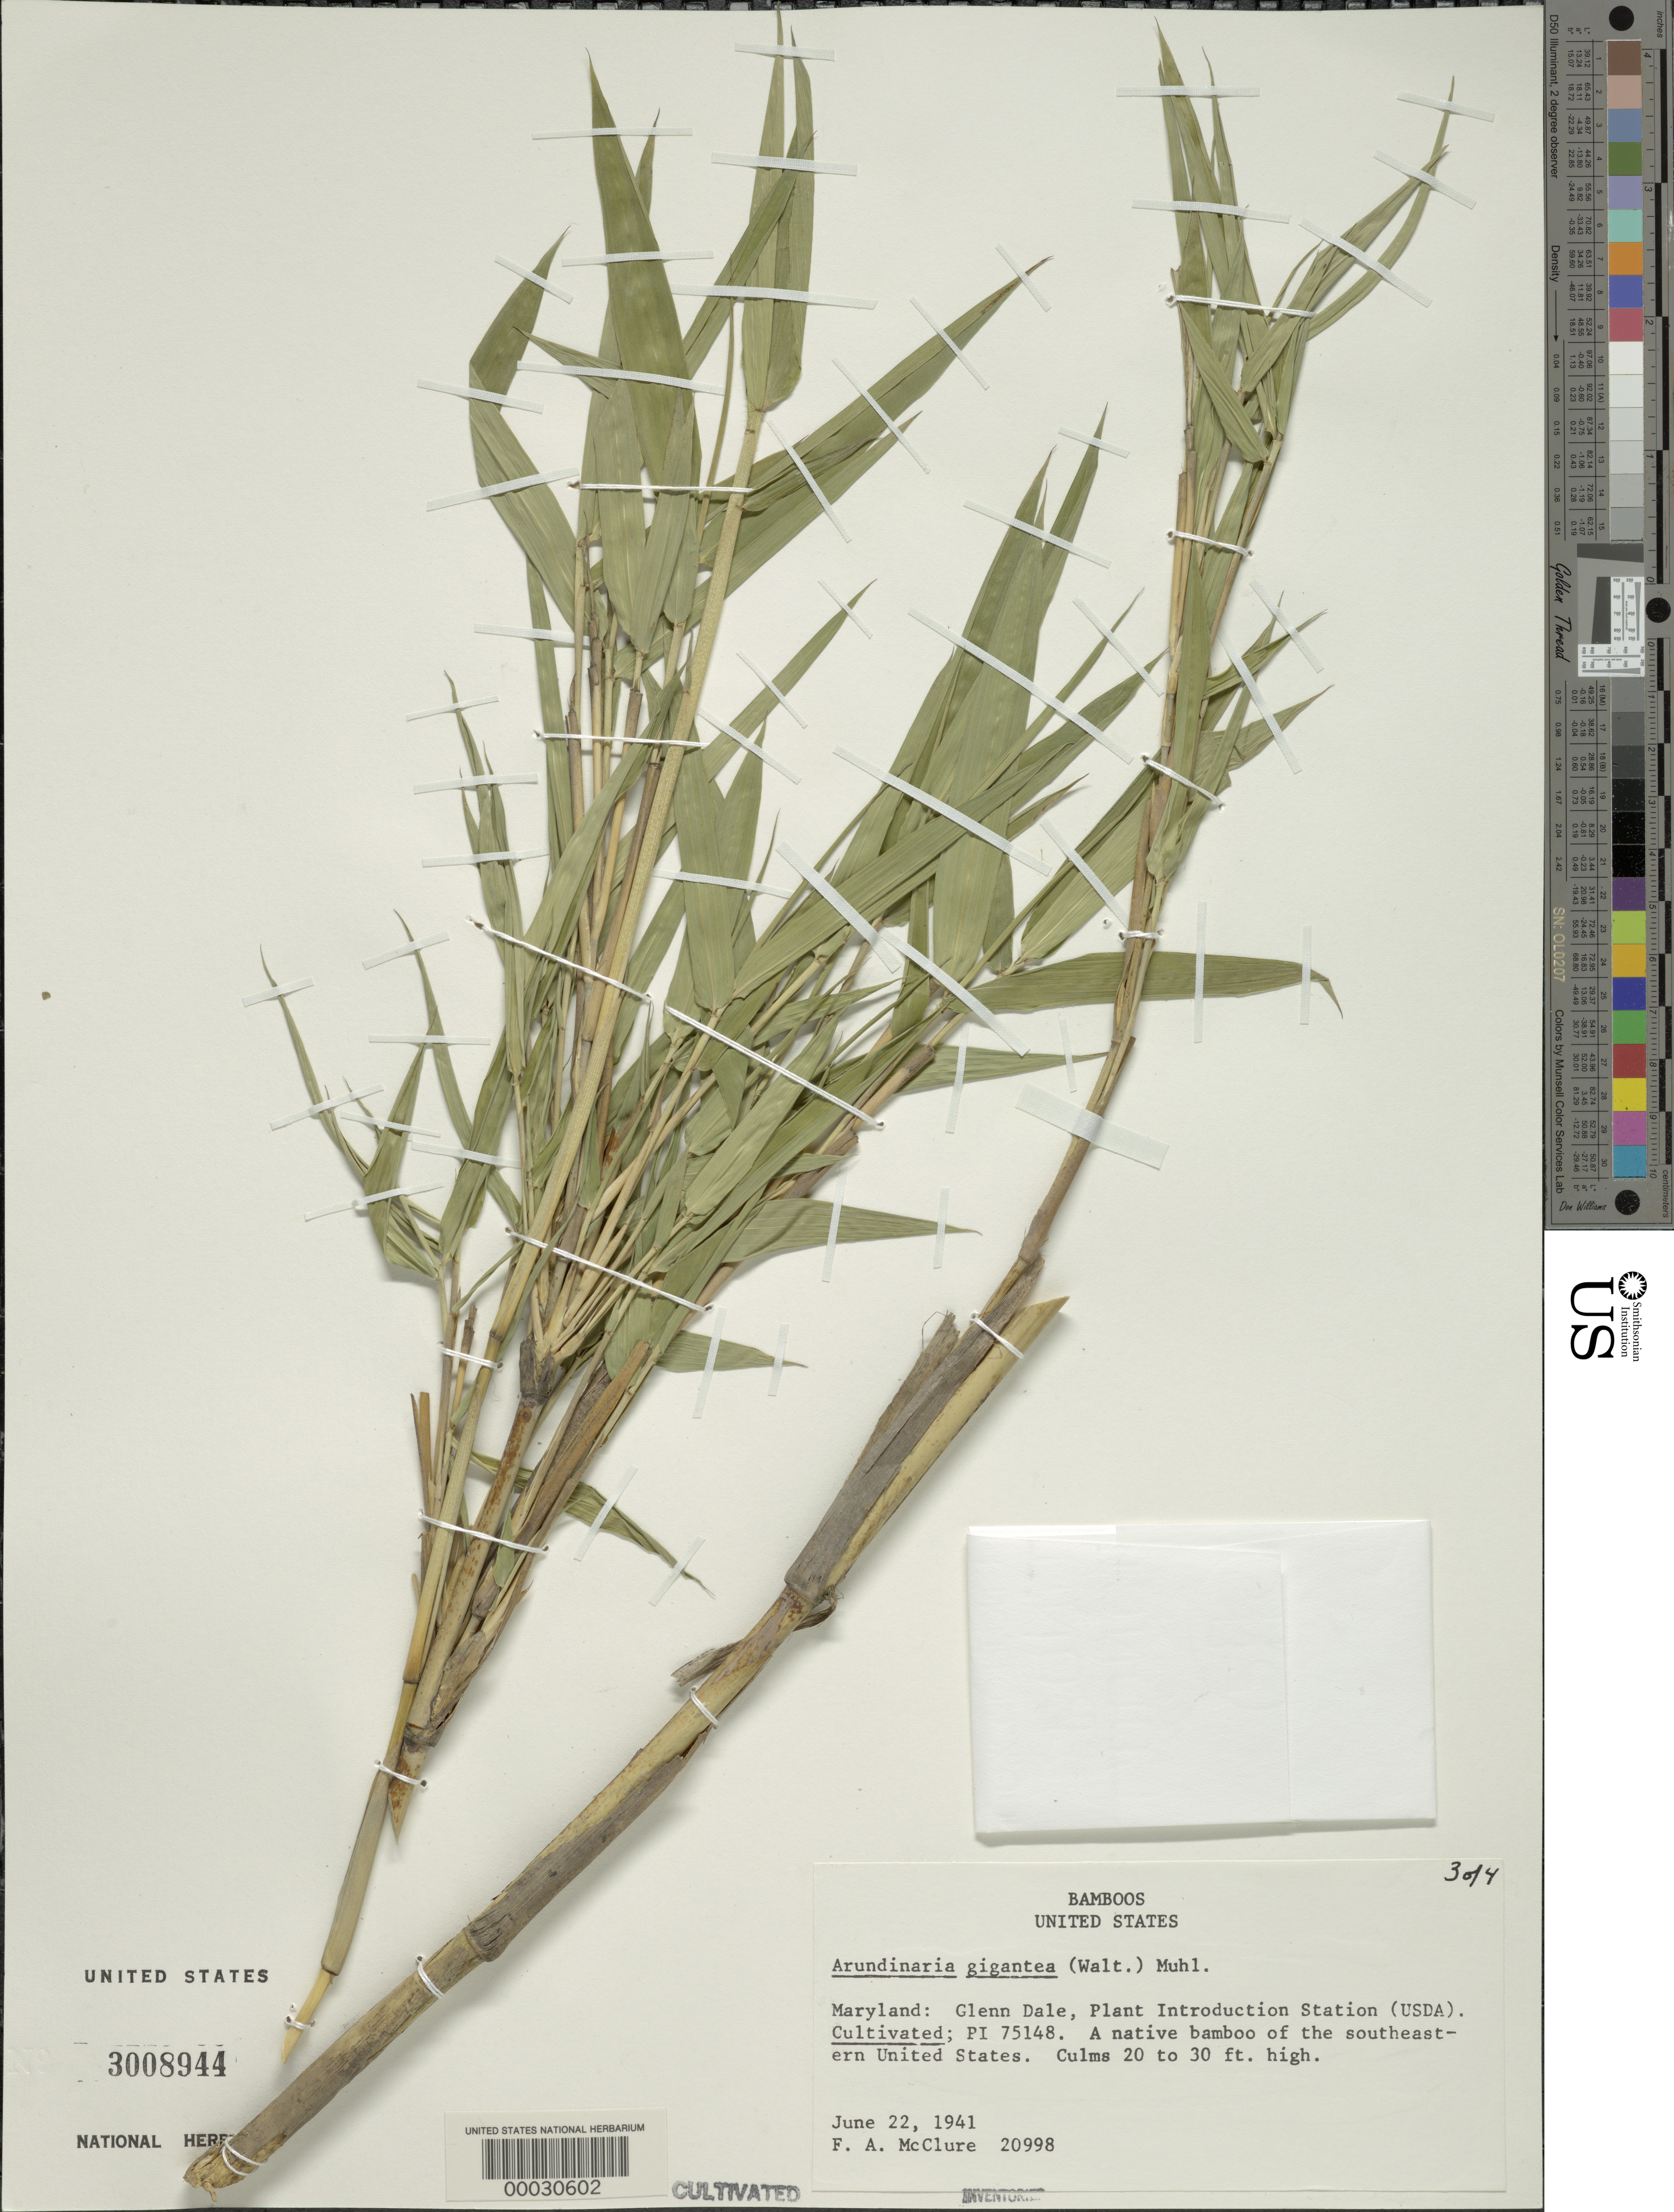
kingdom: Plantae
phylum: Tracheophyta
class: Liliopsida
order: Poales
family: Poaceae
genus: Arundinaria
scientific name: Arundinaria gigantea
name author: (Walter) Muhl.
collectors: F. A. McClure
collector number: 20998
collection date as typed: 22 Jun 1941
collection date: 1941-06-22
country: United States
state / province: Maryland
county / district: Prince George's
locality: Usda plant introduction station - glenn dale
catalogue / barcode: US 3008944